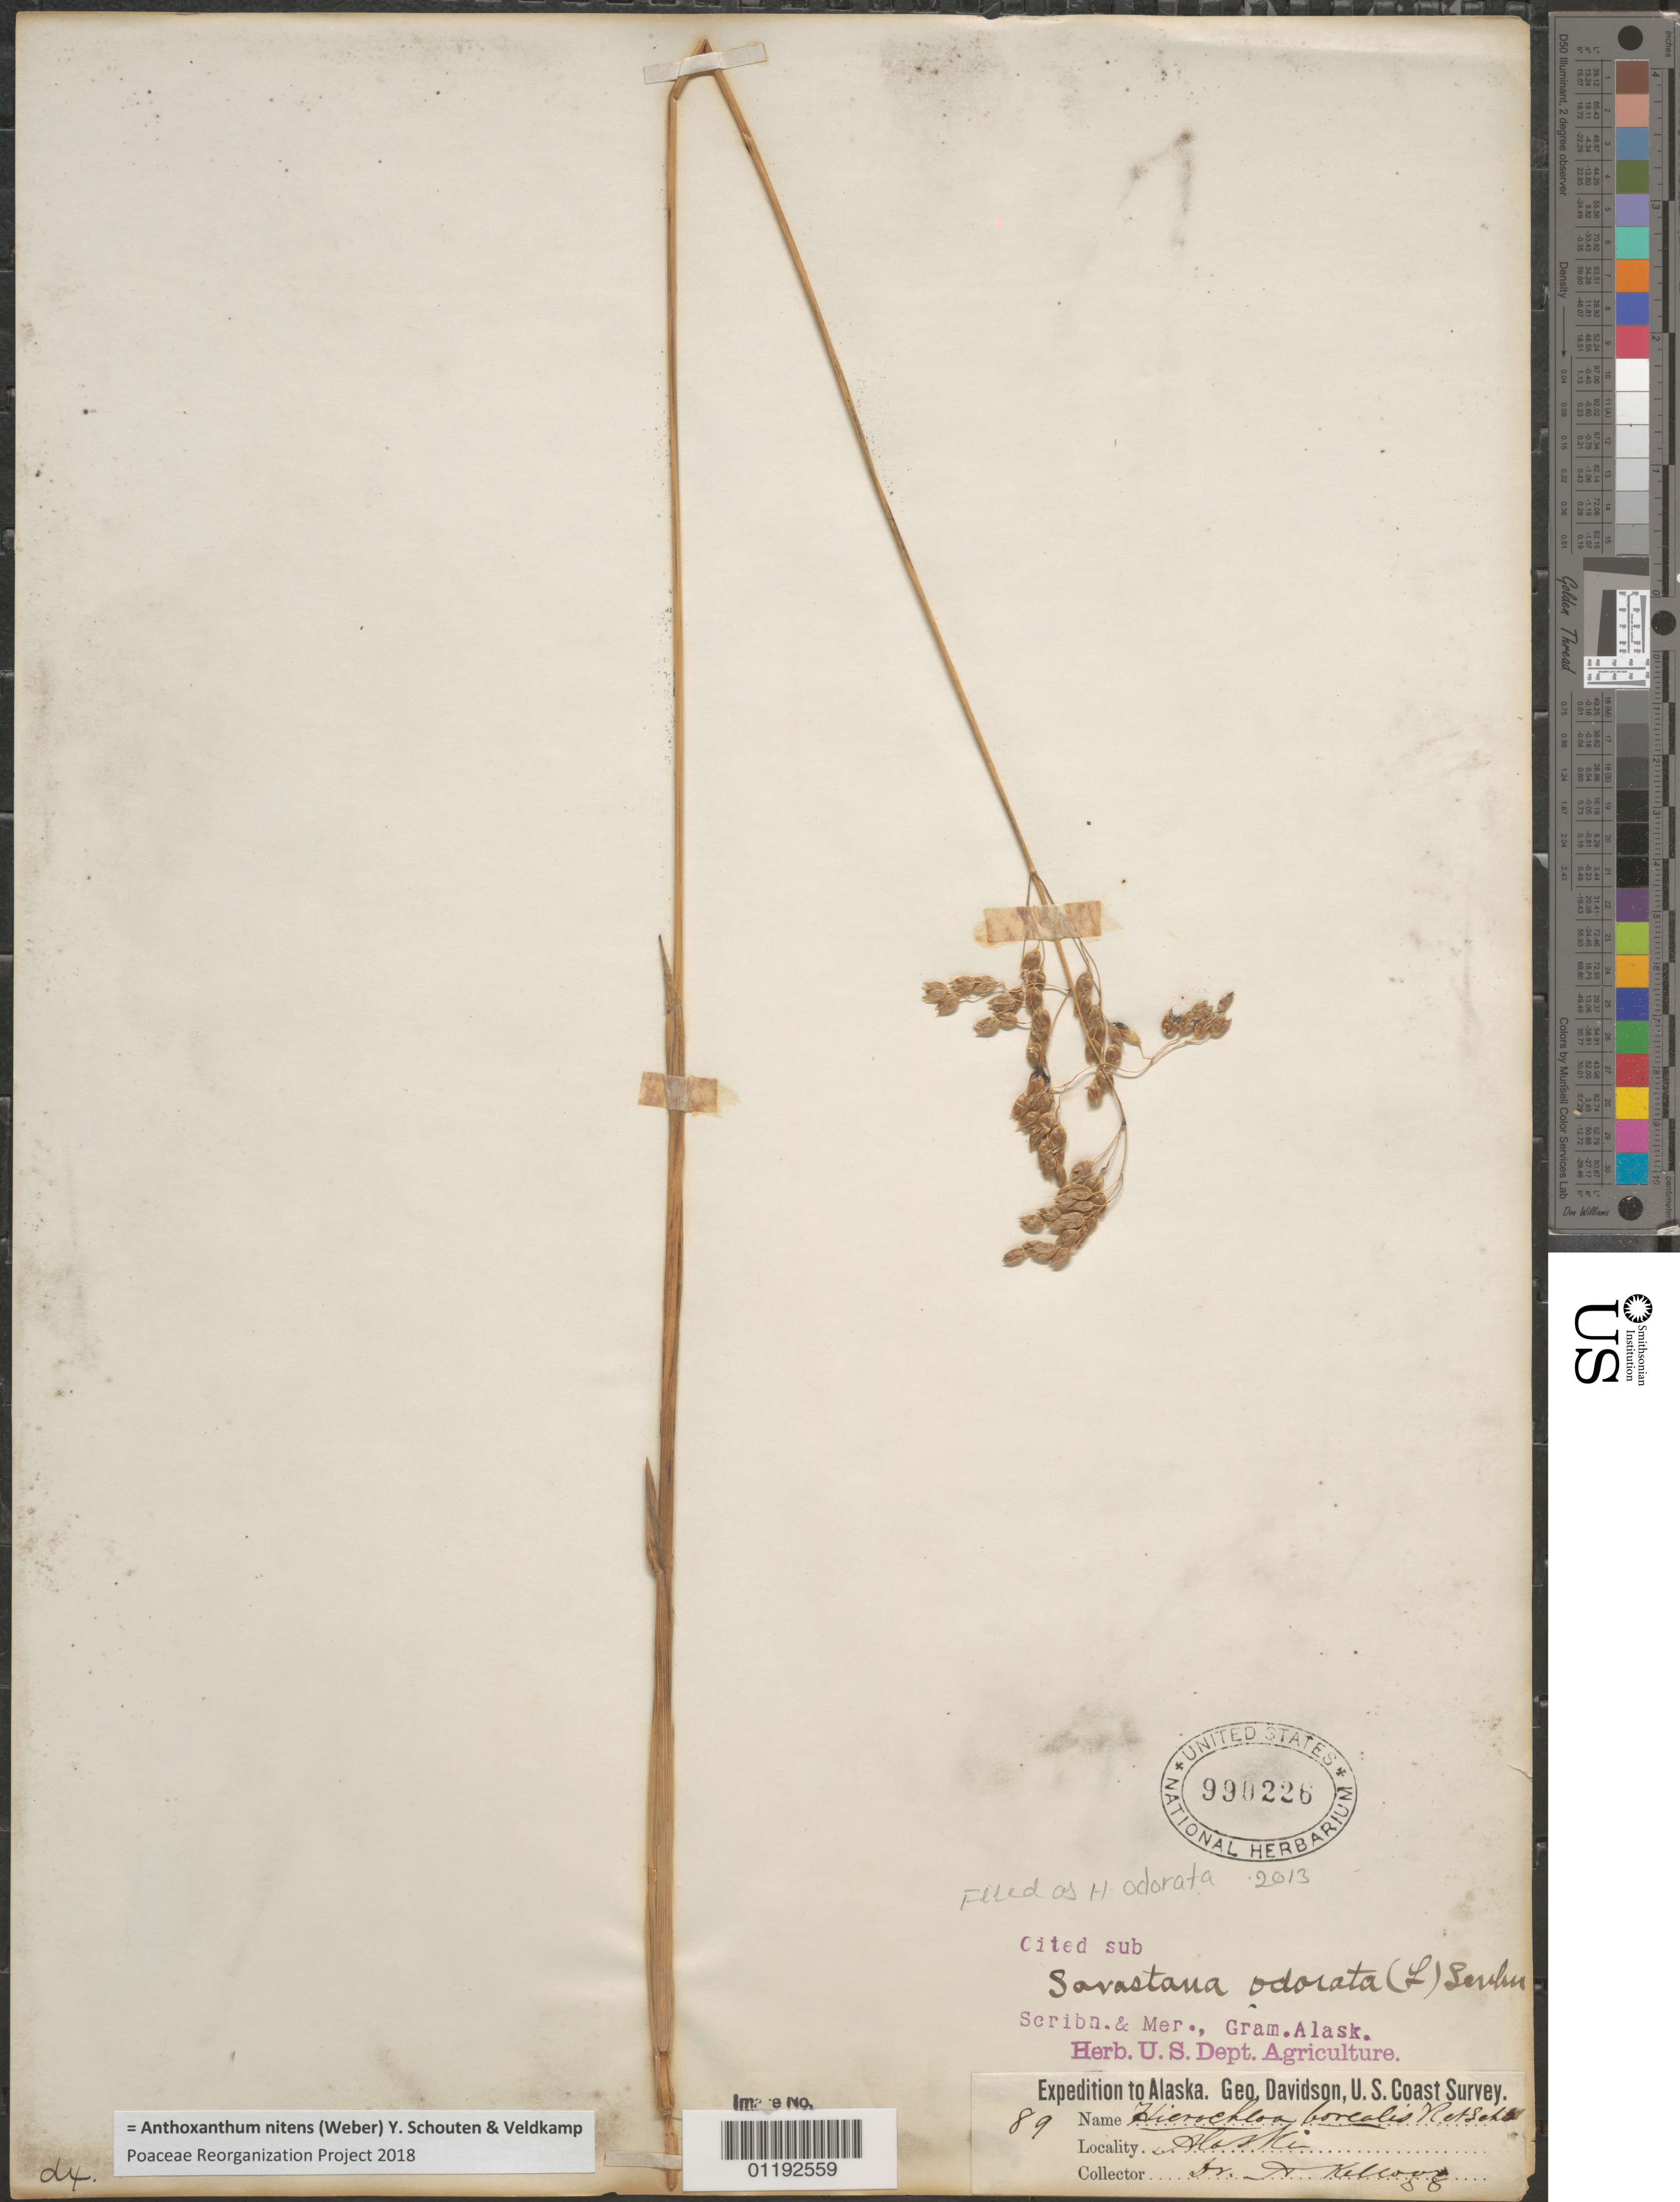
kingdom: Plantae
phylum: Tracheophyta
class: Liliopsida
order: Poales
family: Poaceae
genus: Anthoxanthum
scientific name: Anthoxanthum nitens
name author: (G.H. Weber) R.T.A. Schouten & Veldkamp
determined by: Poaceae Reorganization Project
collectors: A. Kellogg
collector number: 89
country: United States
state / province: Alaska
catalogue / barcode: US 990226